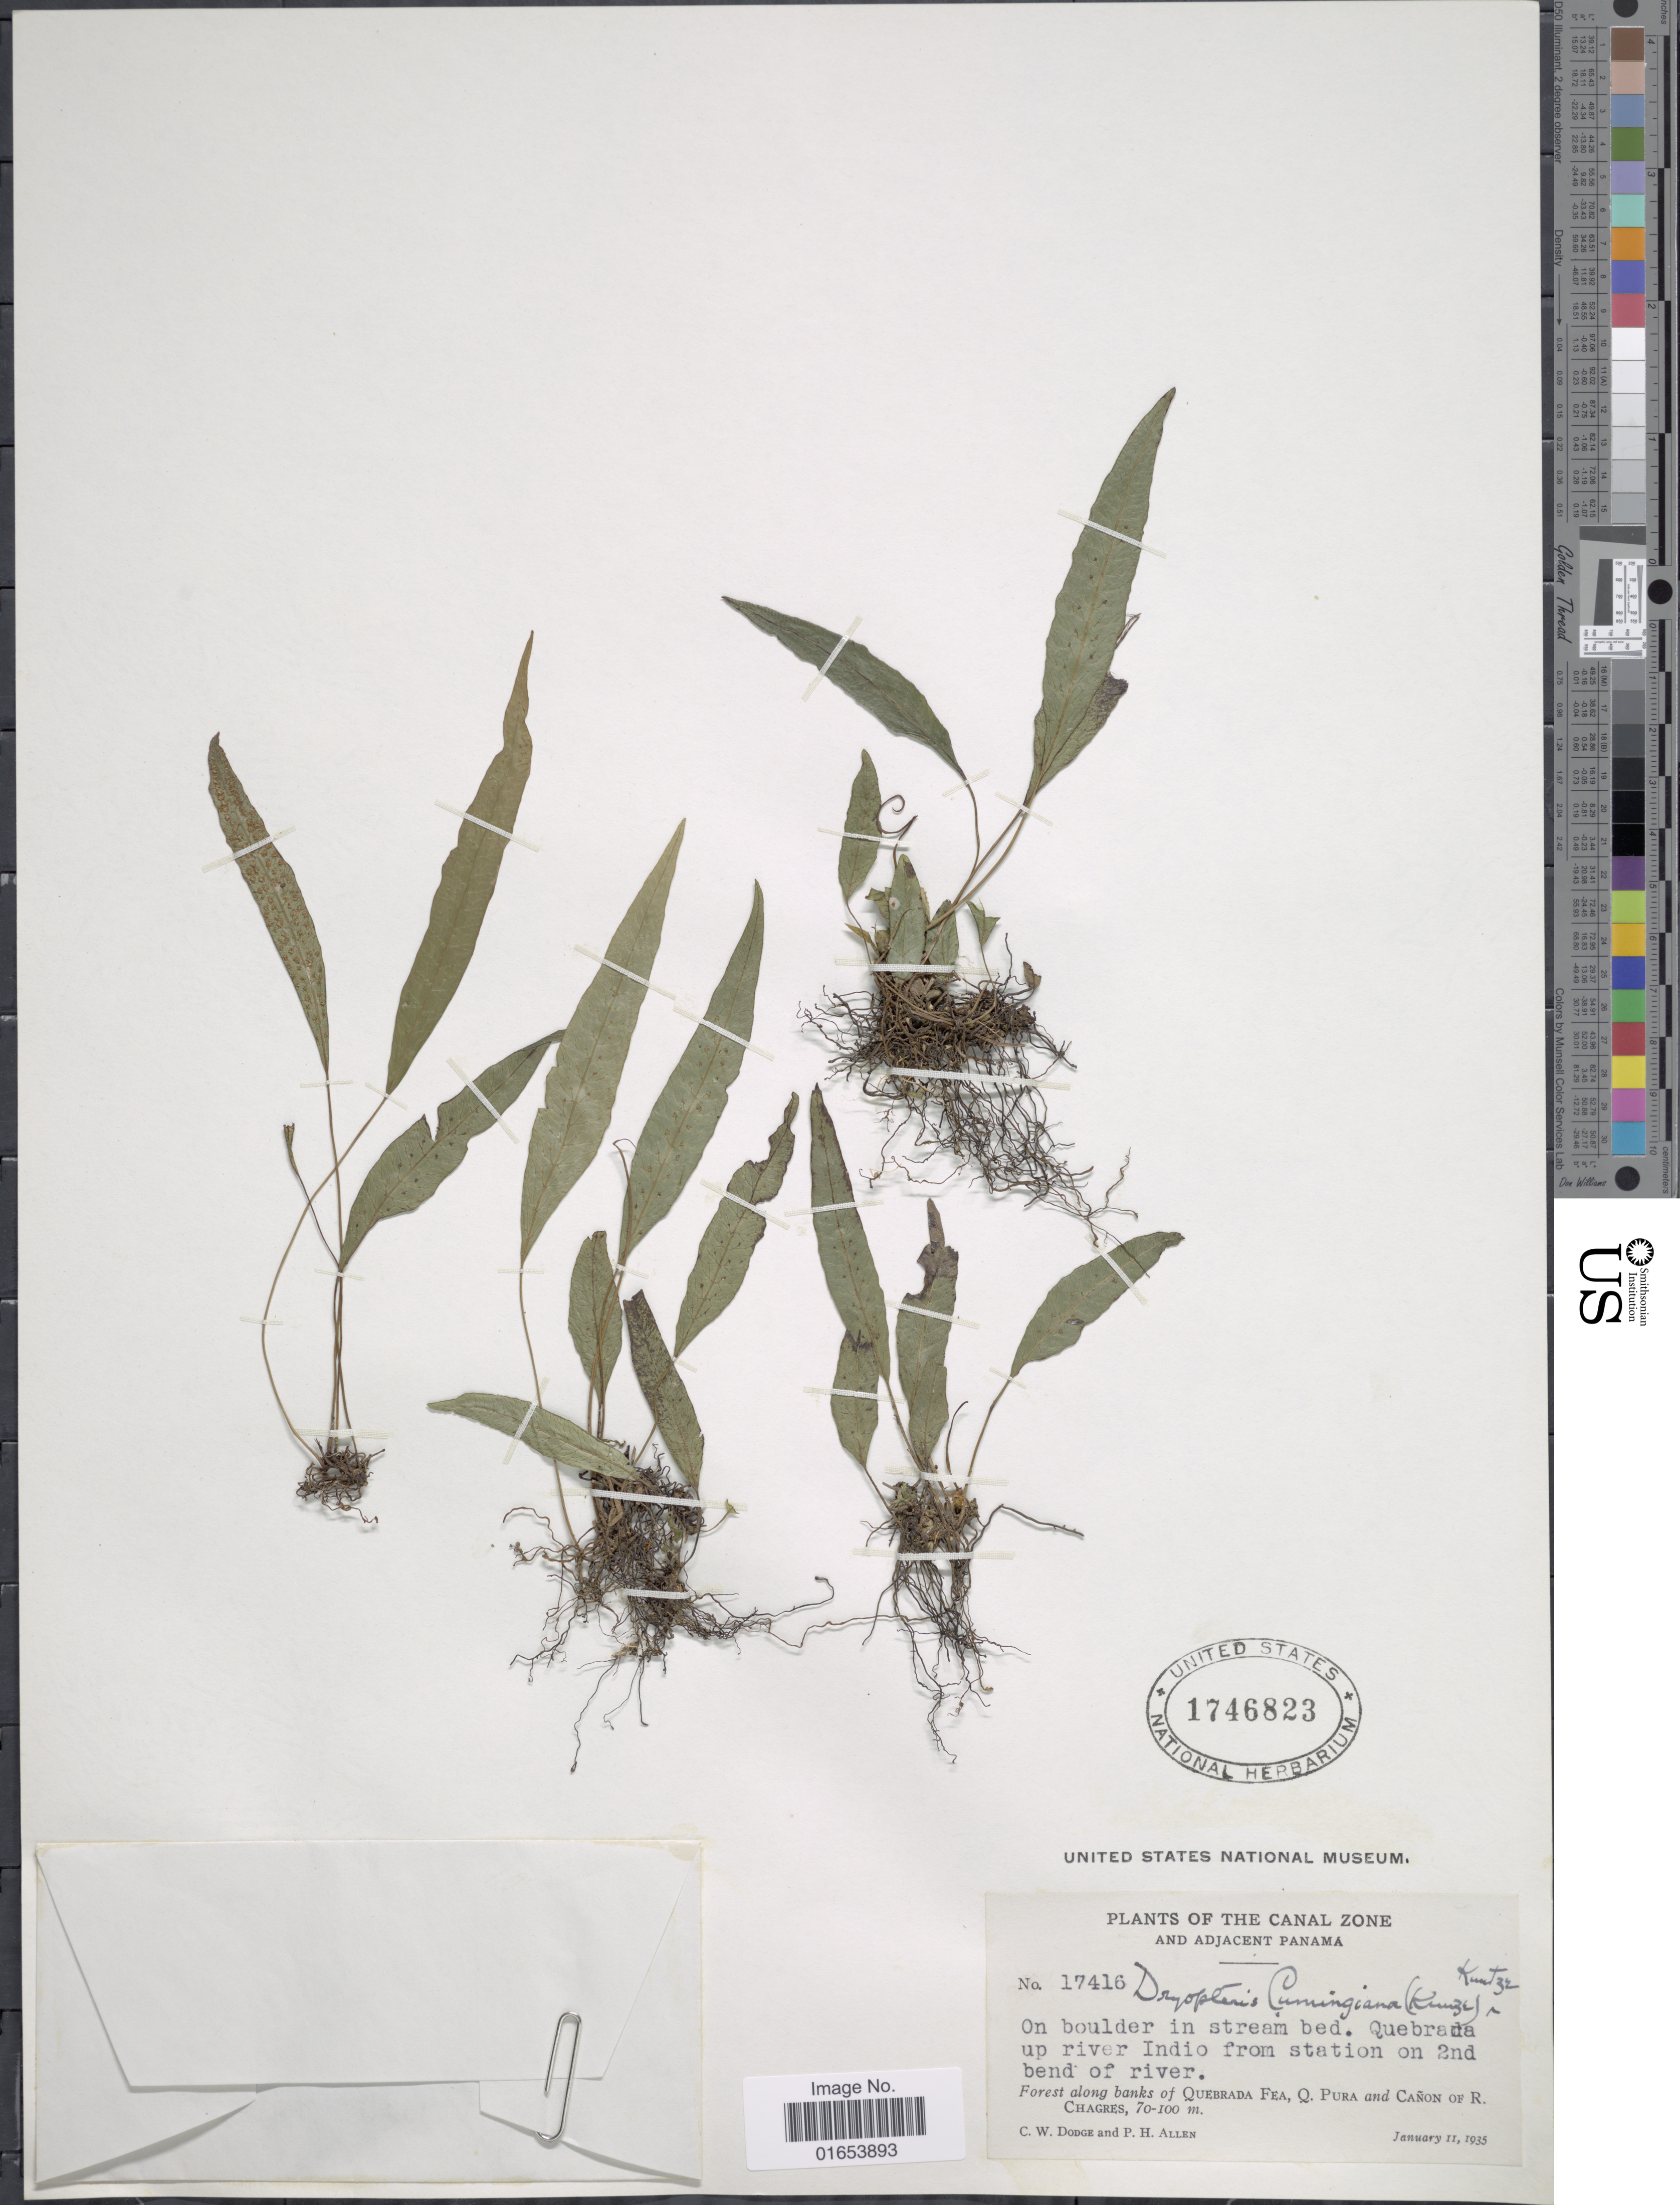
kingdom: Plantae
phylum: Tracheophyta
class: Polypodiopsida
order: Polypodiales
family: Thelypteridaceae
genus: Goniopteris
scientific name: Goniopteris cumingiana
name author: (Kunze) de Jonch. & Sen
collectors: C. Dodge & P. H. Allen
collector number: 17416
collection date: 1935-01-11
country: Panama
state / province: Colón / Panamá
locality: Canal Zone and Adjacent Panama, forest along banks of Quebrada Fea, Q. Pura and Canon of R. Chagres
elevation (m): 70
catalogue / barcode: US 1746823